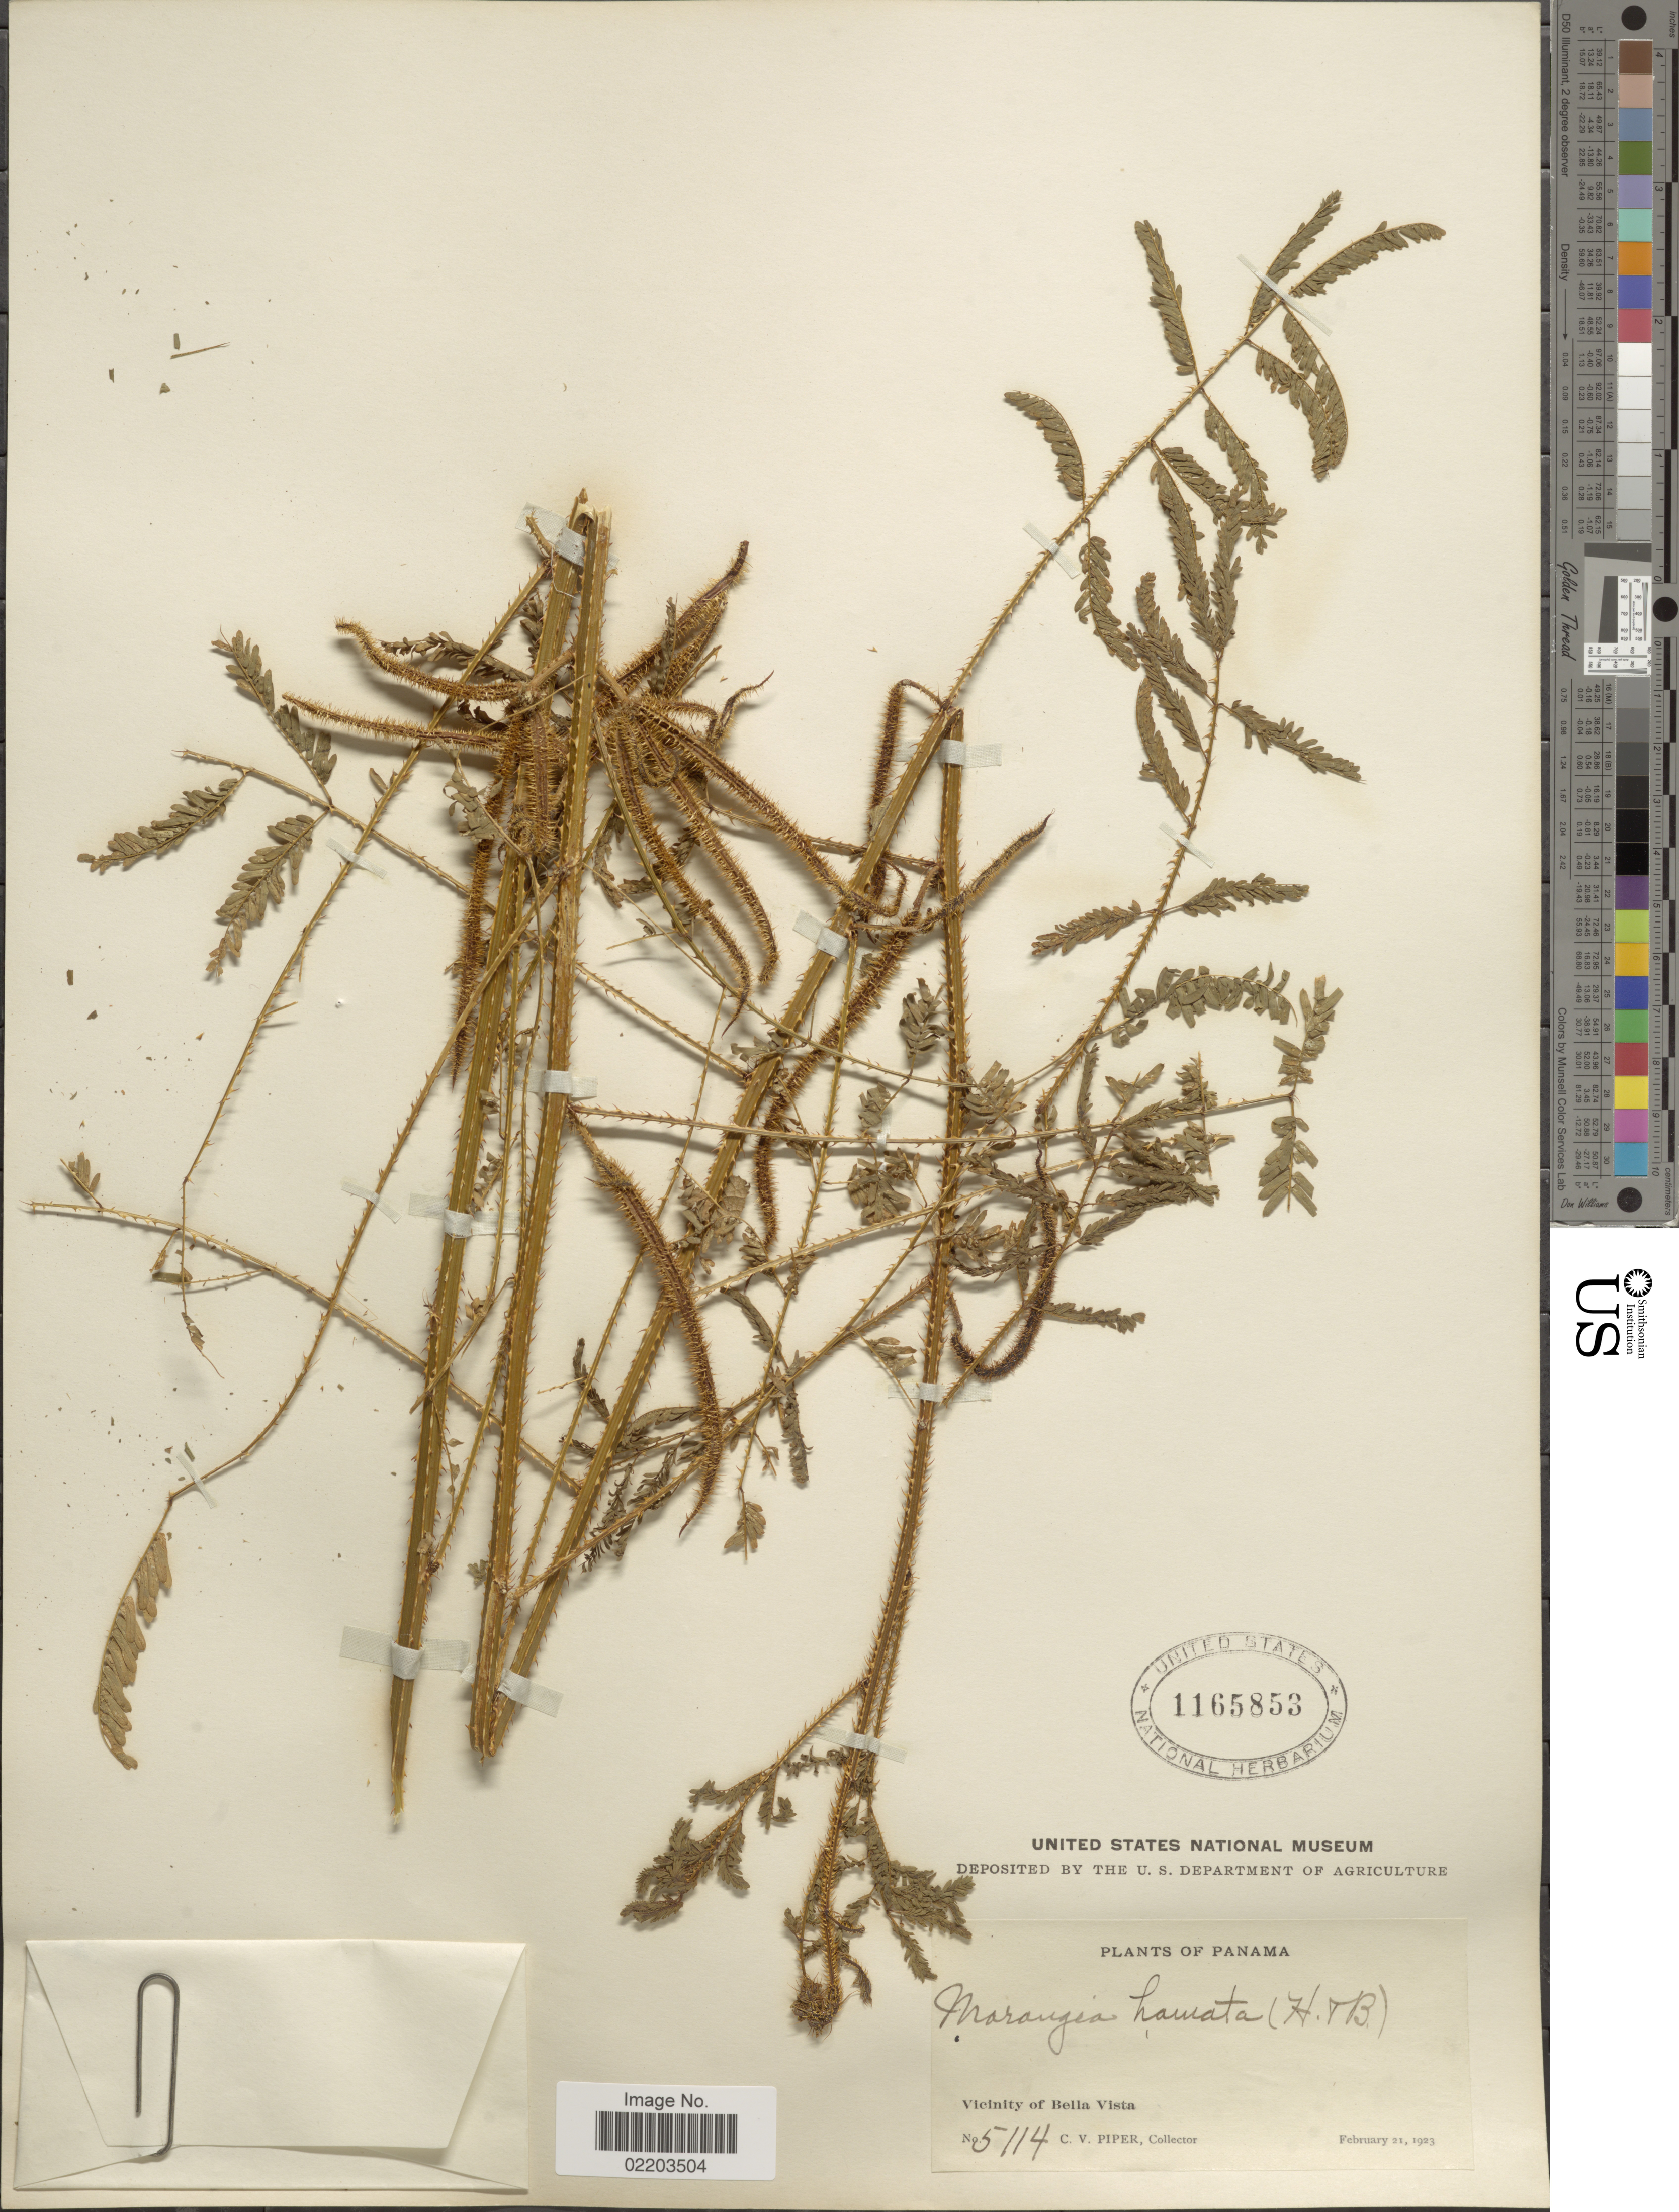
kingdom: Plantae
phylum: Tracheophyta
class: Magnoliopsida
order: Fabales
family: Fabaceae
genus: Mimosa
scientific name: Mimosa tetragona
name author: Poir.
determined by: U.S. National Herbarium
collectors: C. V. Piper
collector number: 5114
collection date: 1923-02-21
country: Panama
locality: Vicinity of Bella Vista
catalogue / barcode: US 1165853